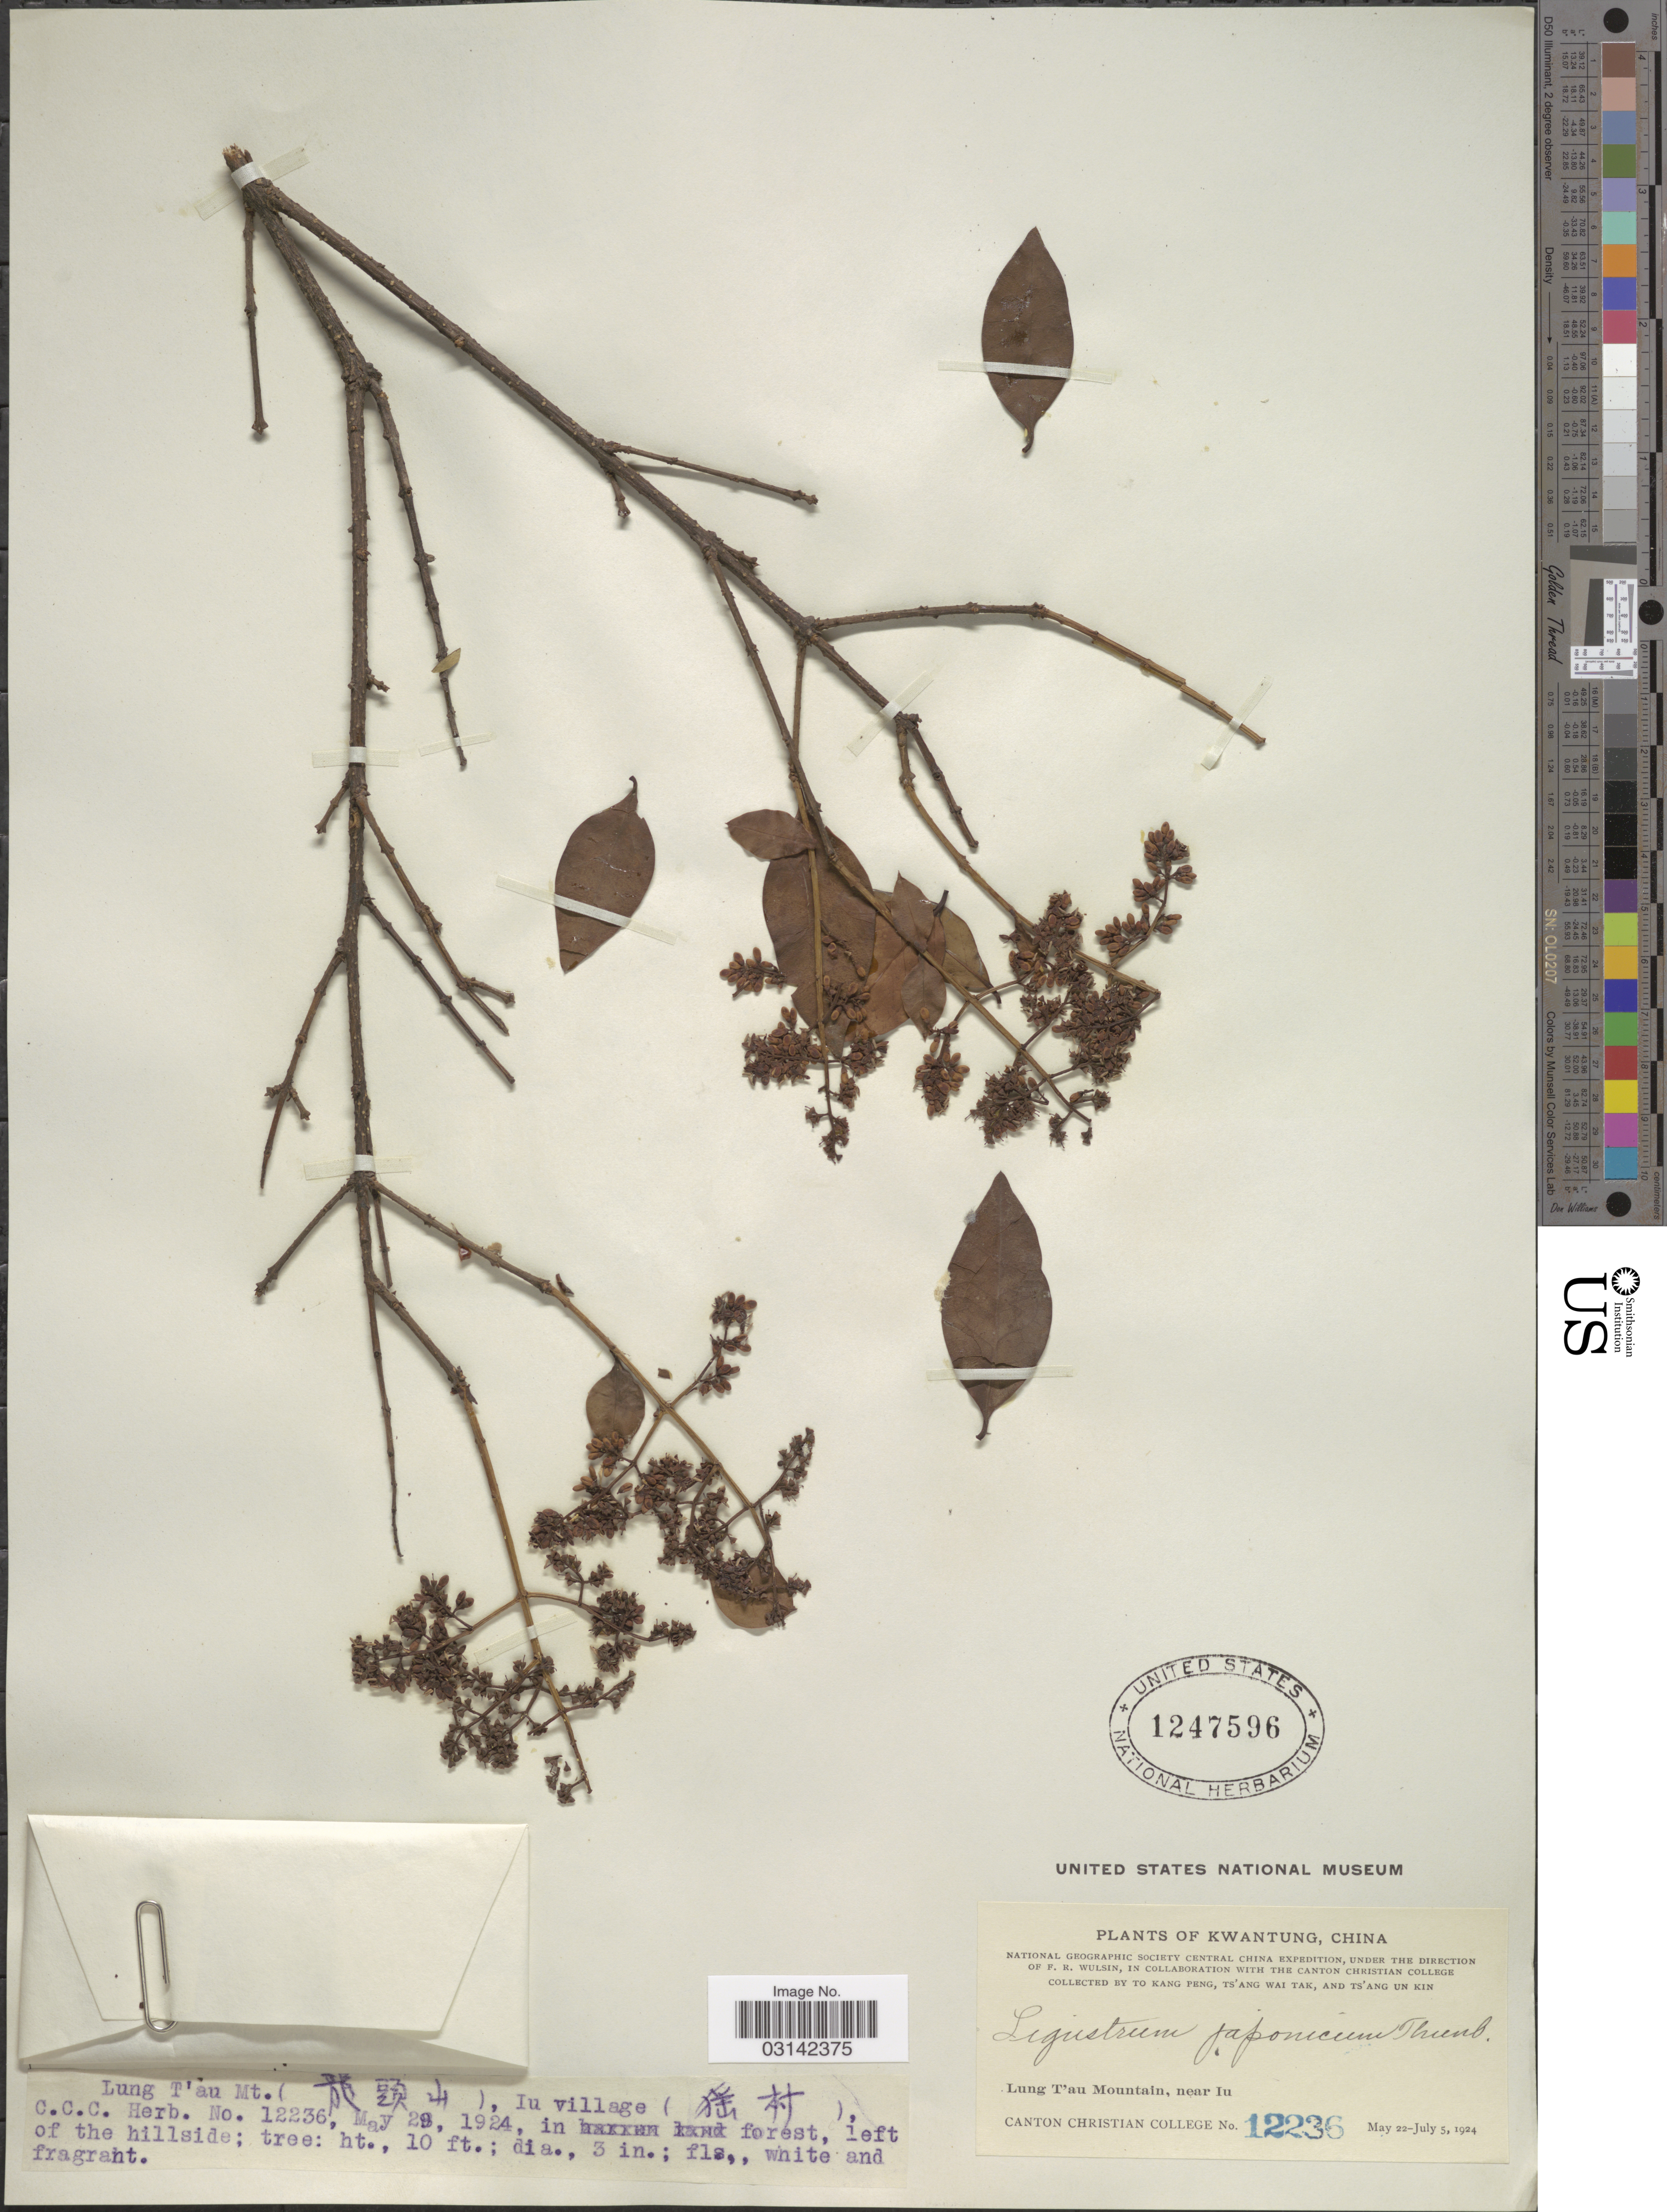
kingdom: Plantae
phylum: Tracheophyta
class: Magnoliopsida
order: Lamiales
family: Oleaceae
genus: Ligustrum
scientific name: Ligustrum japonicum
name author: Thunb.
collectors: To Kang P'eng, W. T. Tsang & Ts' Ang Un Kin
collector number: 12236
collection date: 1924-05-29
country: China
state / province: Guangdong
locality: Province Kwangtung. Lung T'au Mountain, near Iu. Iu village.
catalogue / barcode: US 1247596